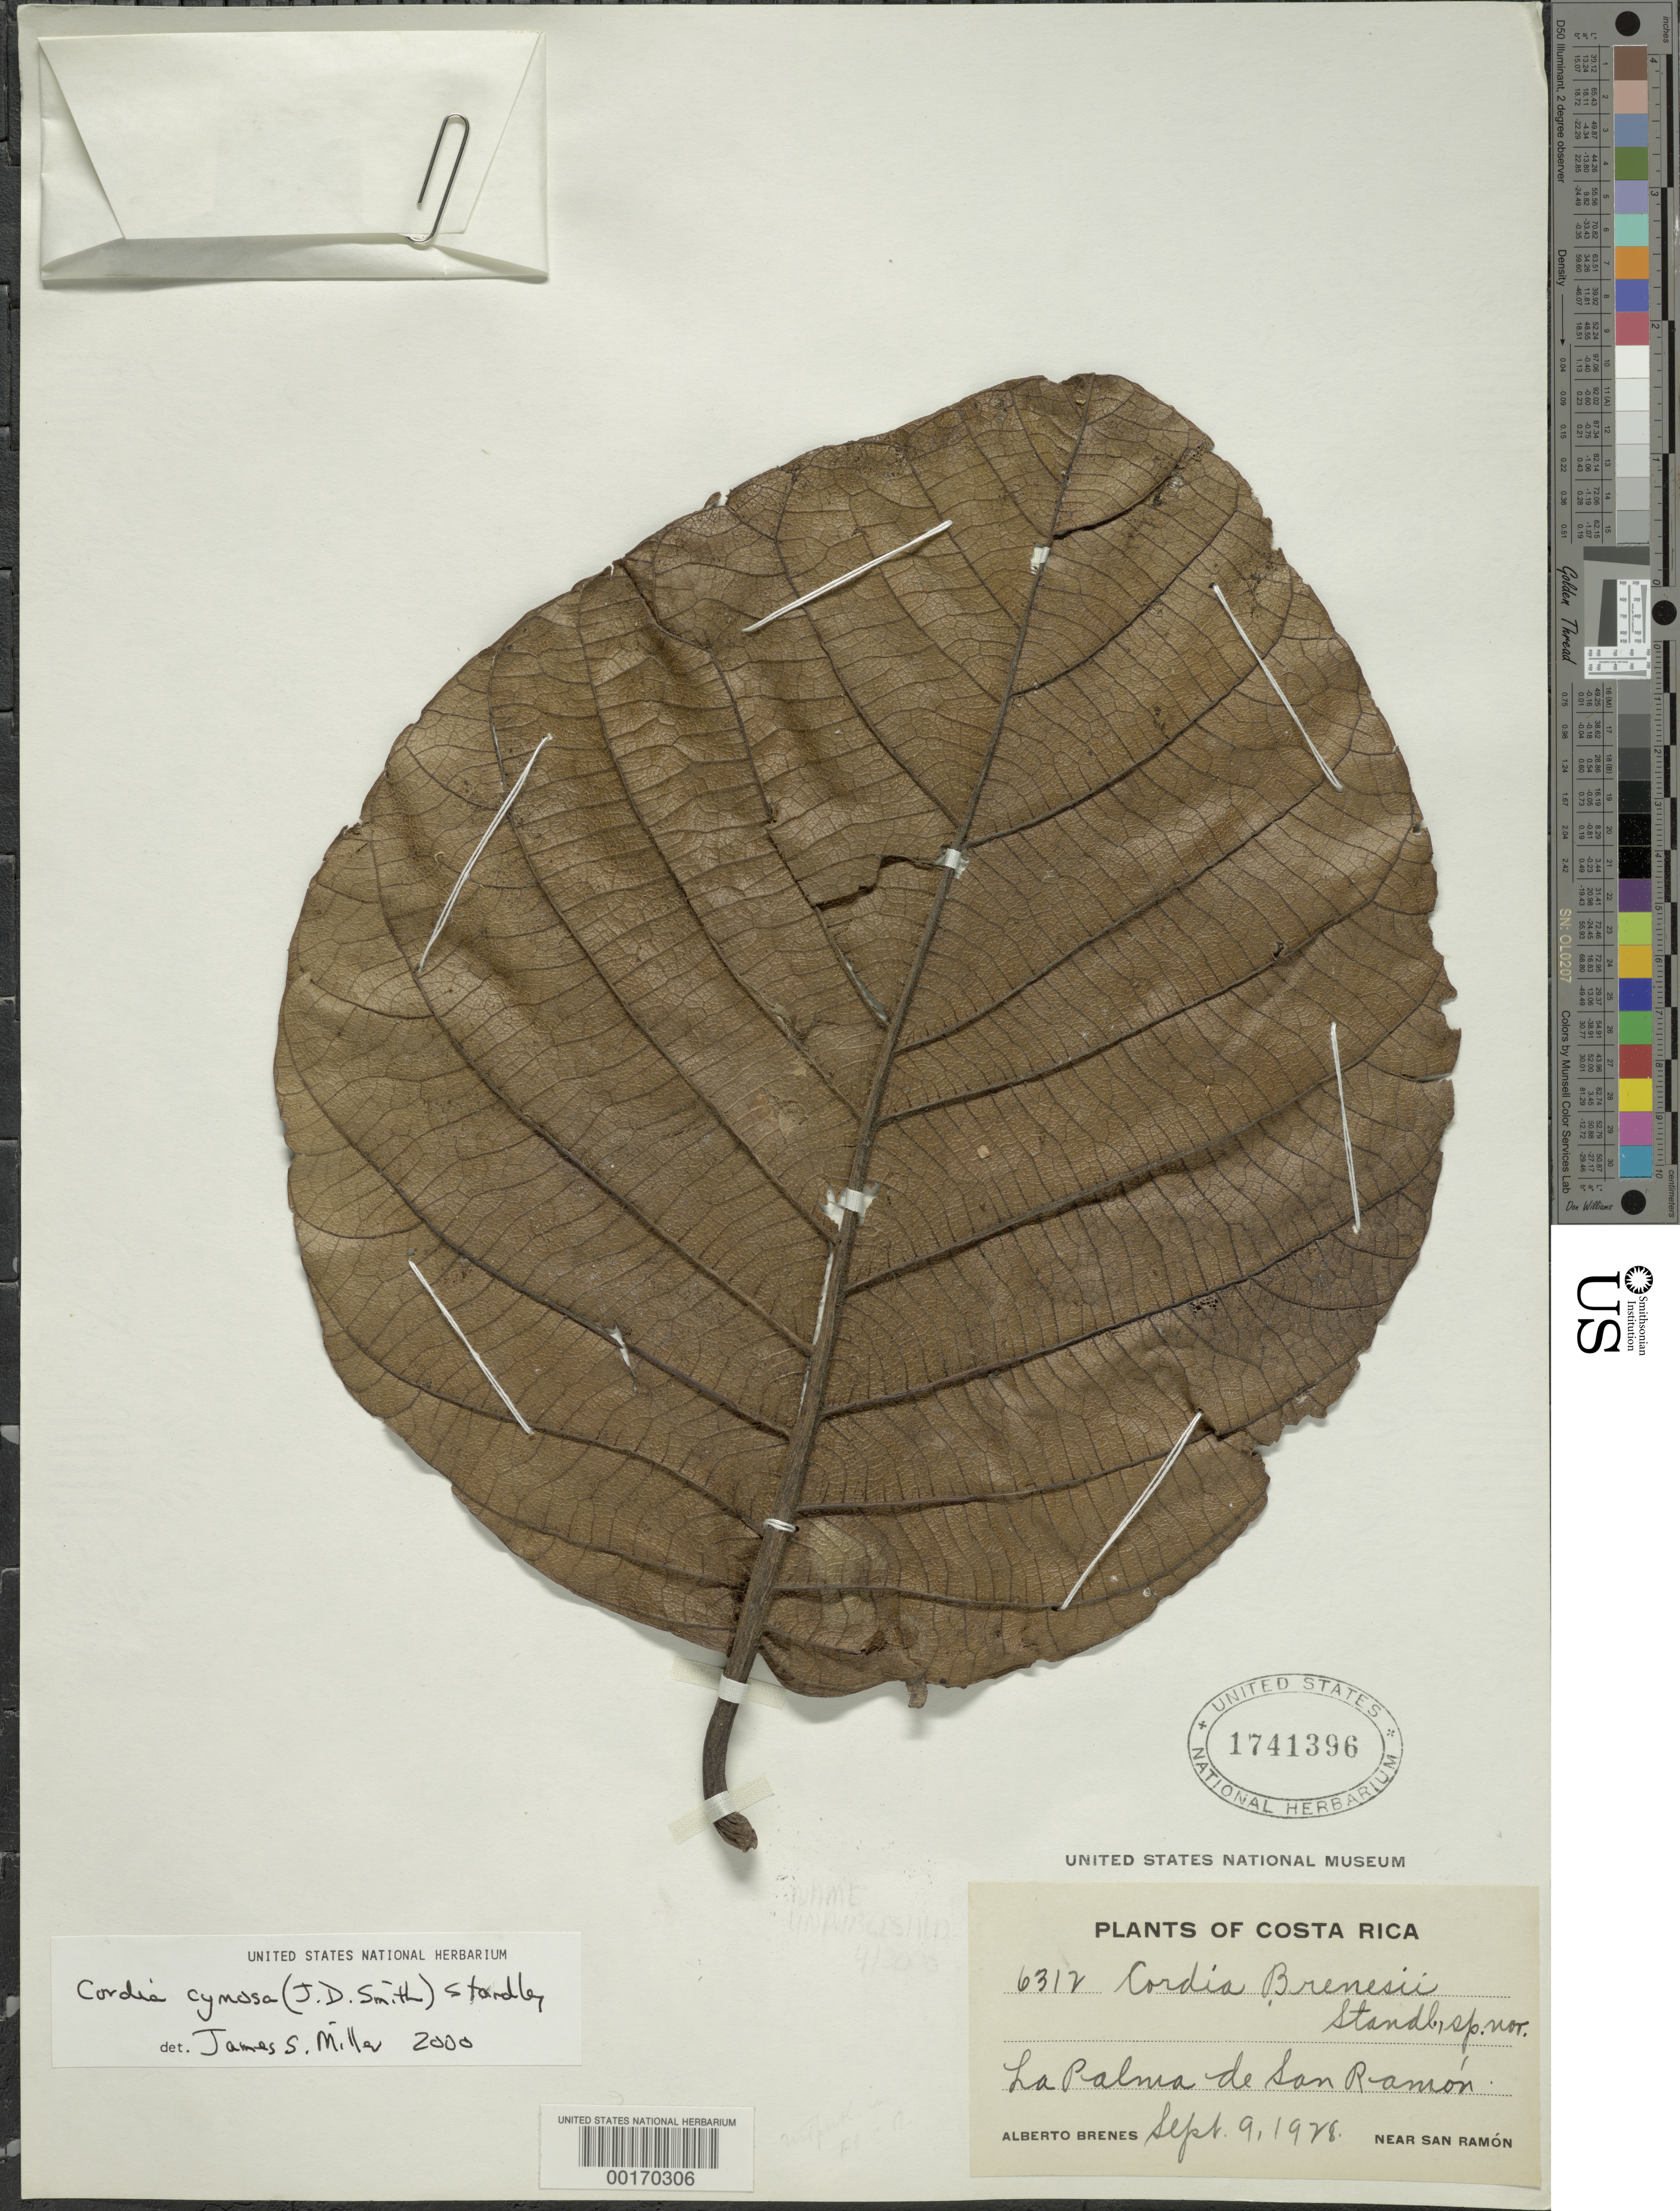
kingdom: Plantae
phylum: Tracheophyta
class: Magnoliopsida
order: Boraginales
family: Cordiaceae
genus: Cordia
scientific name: Cordia cymosa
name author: (Donn. Sm.) Standl.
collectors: A. Brenes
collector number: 6312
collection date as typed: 09 Sep 1978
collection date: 1978-09-09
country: Costa Rica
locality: La Palma de San Ramon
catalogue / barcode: US 1741396